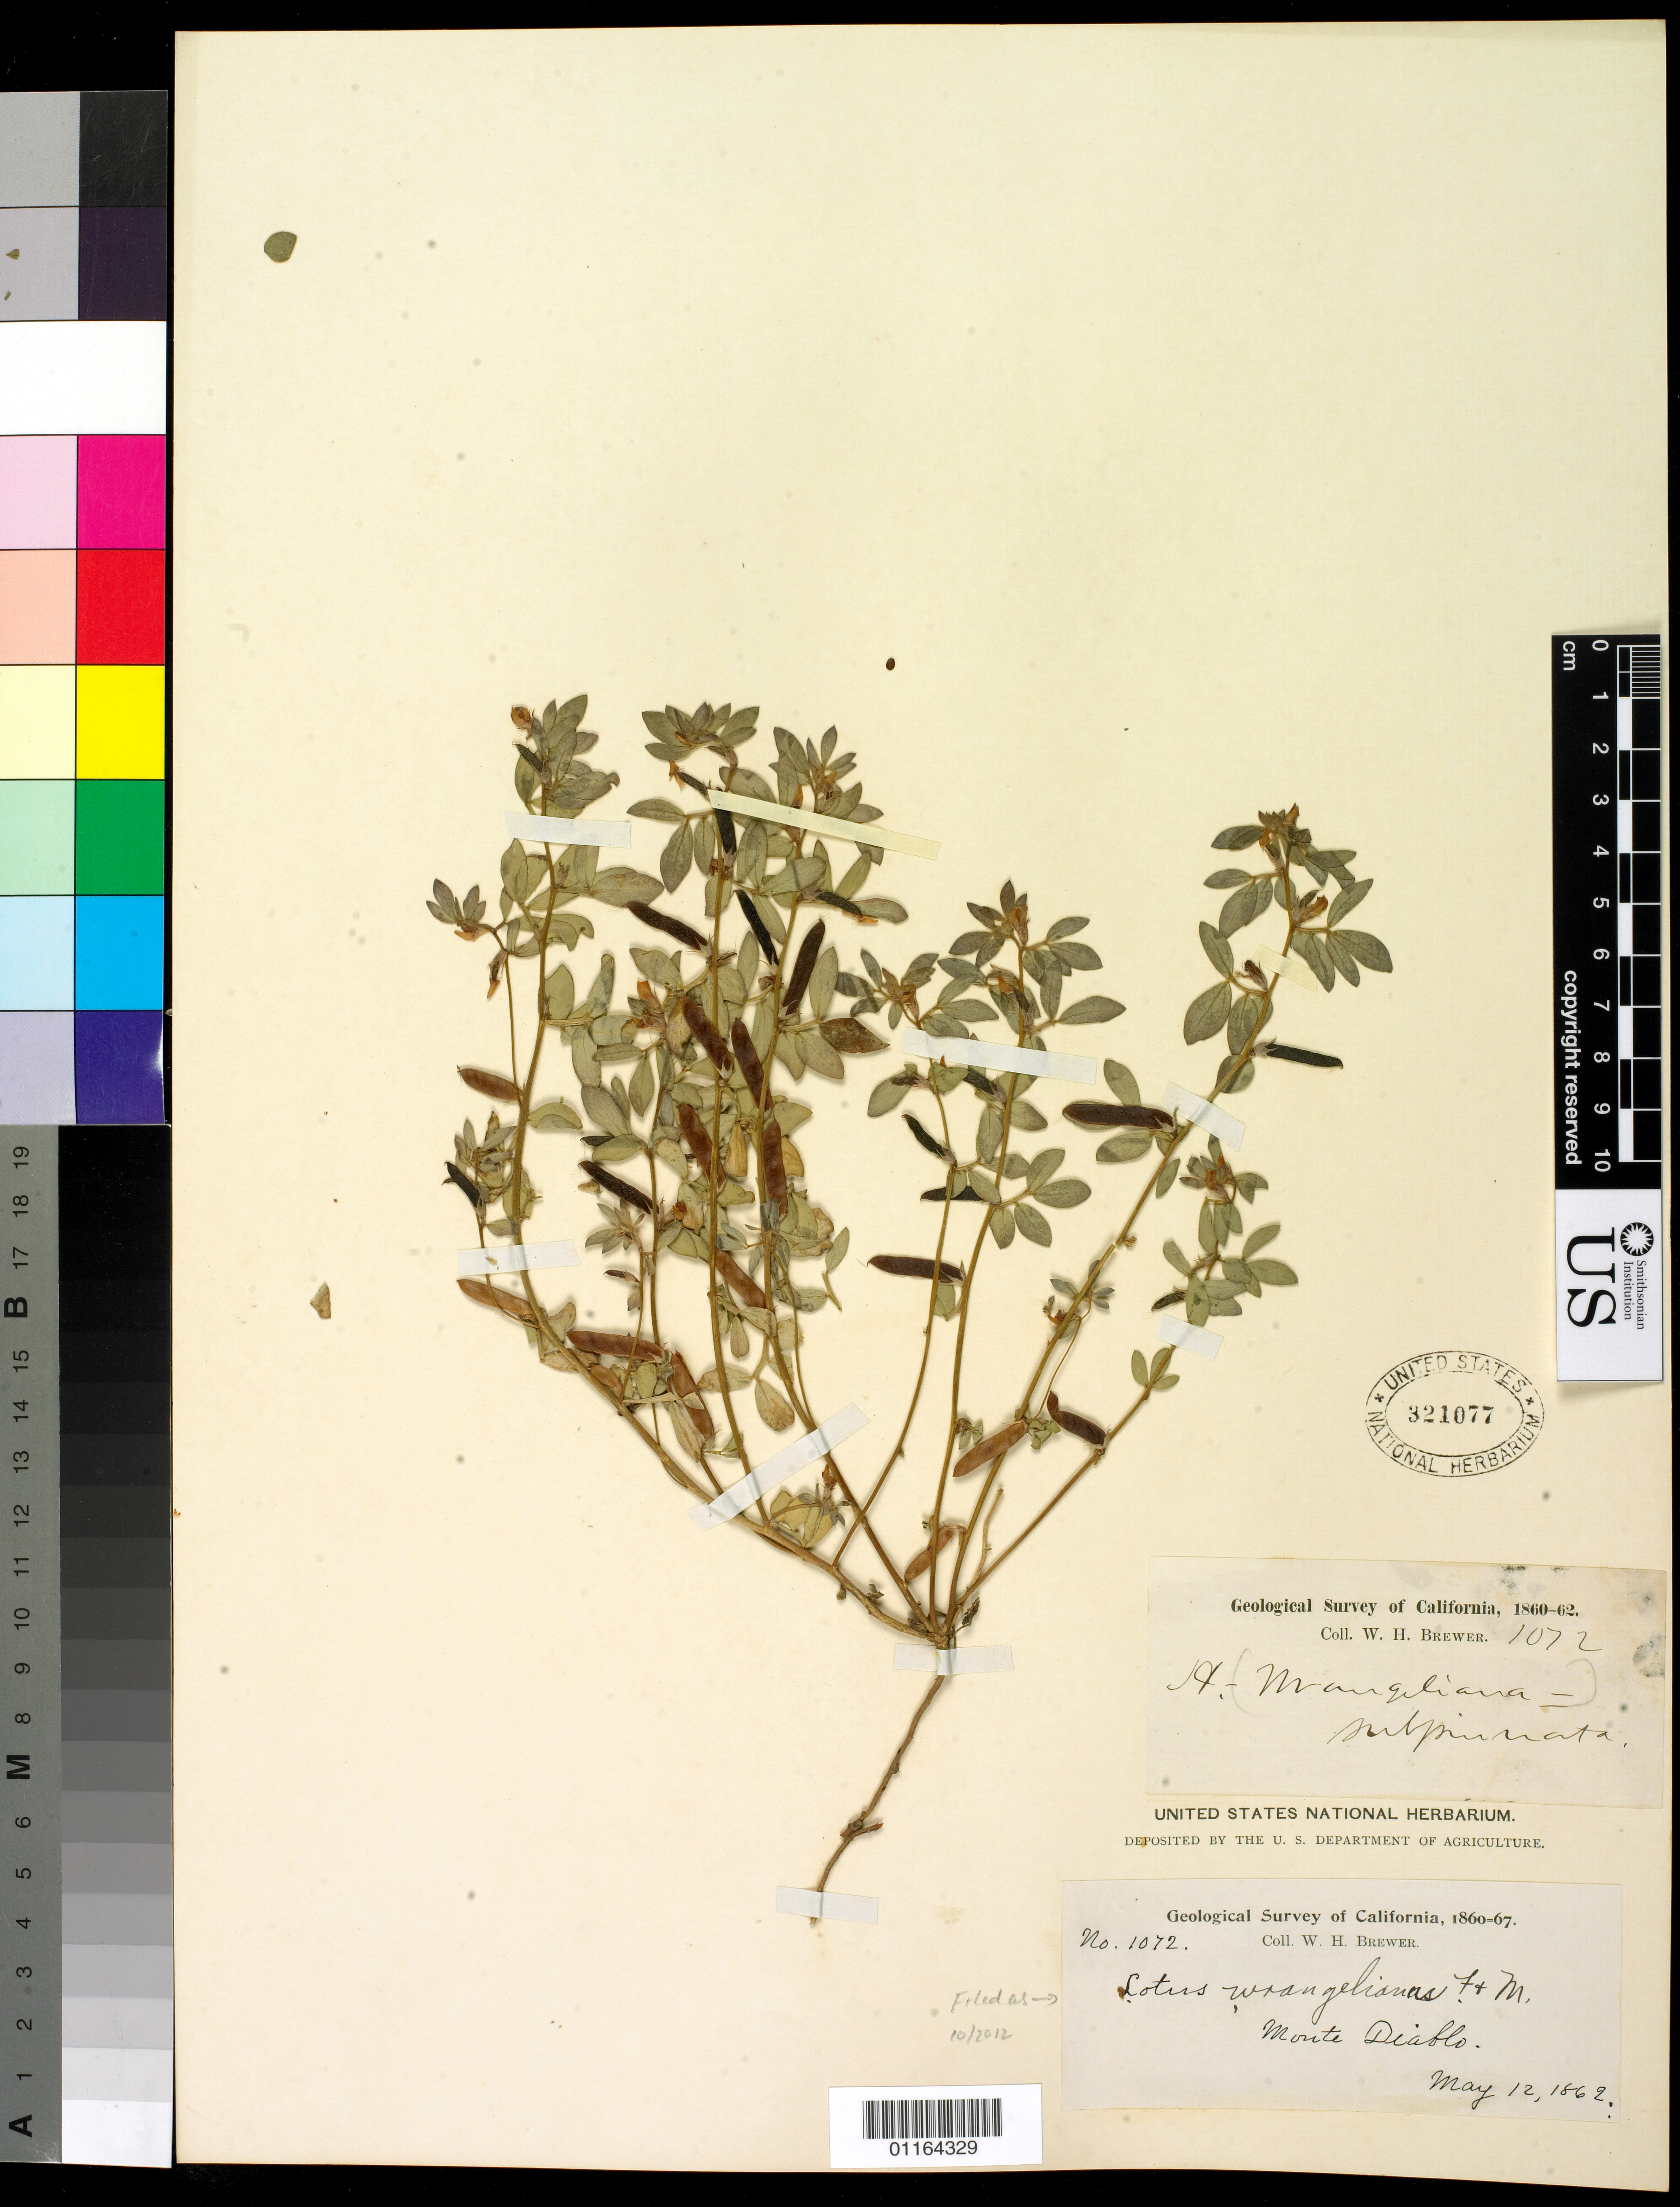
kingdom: Plantae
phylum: Tracheophyta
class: Magnoliopsida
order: Fabales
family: Fabaceae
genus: Acmispon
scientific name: Acmispon wrangelianus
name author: (Fisch. & C.A. Mey.) D.D. Sokoloff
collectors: W. H. Brewer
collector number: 1072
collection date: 1862-05-12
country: United States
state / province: California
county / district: Contra Costa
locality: Monte Diablo.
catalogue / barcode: US 321077